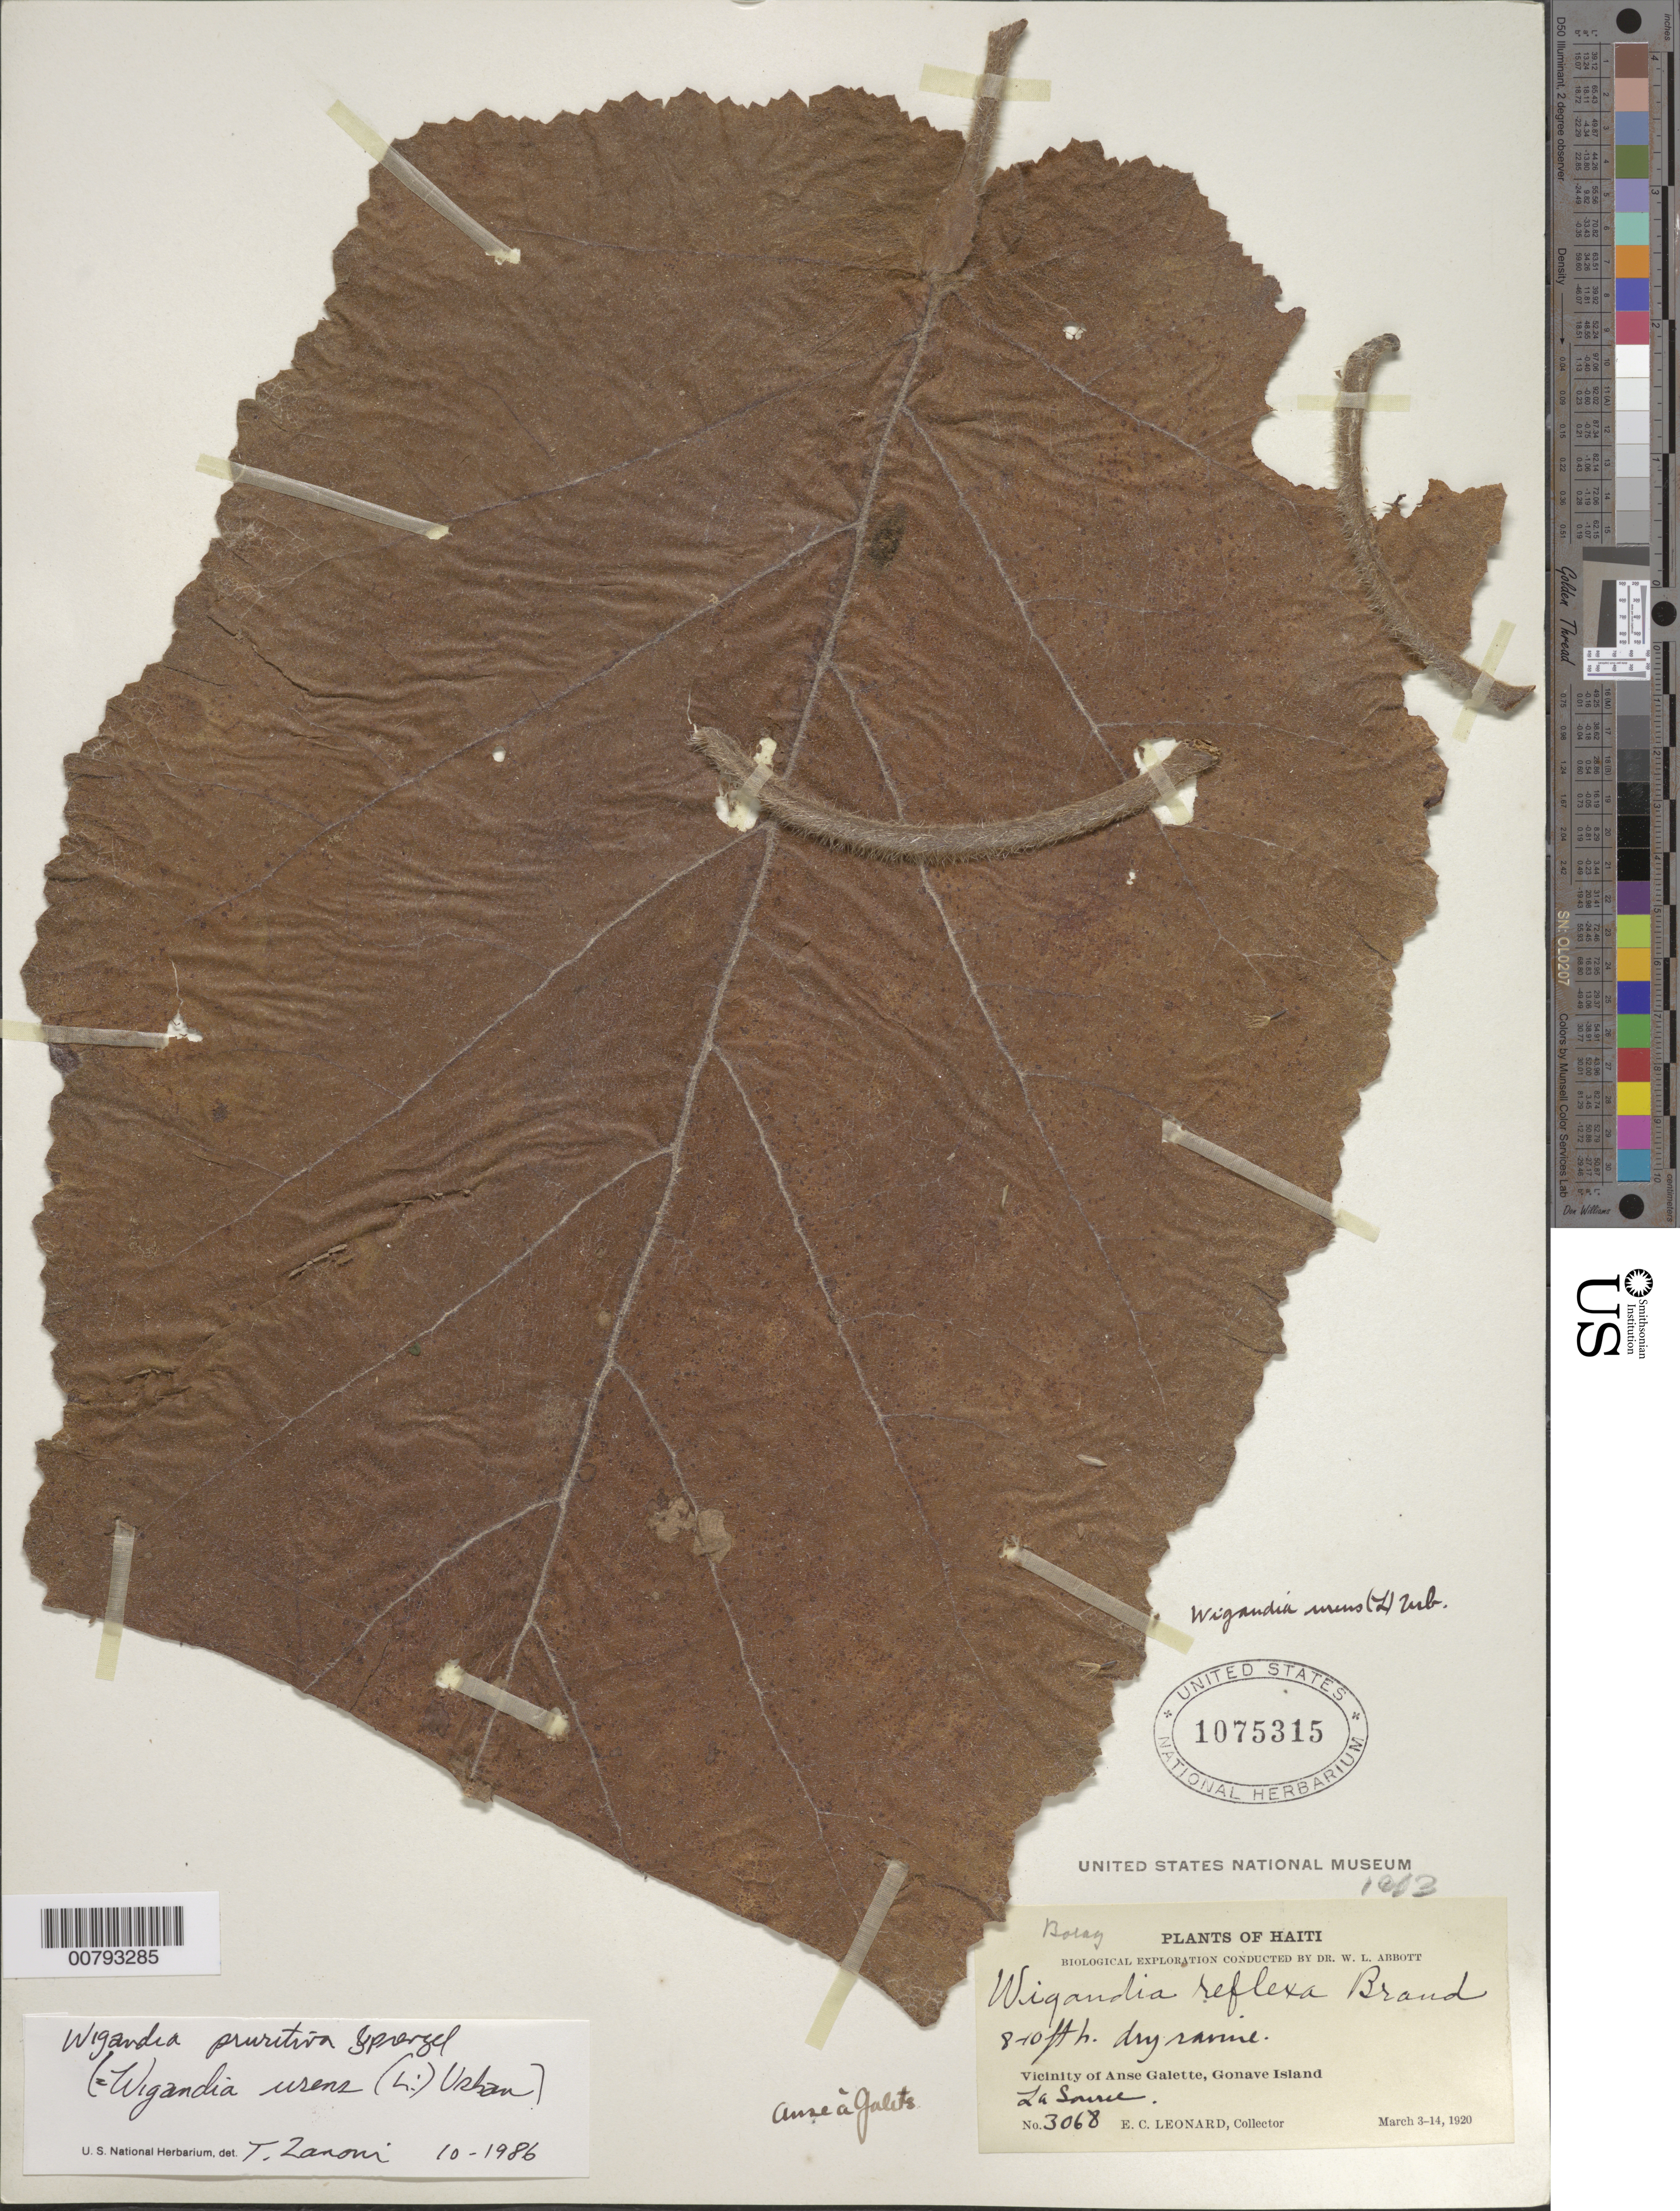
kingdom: Plantae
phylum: Tracheophyta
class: Magnoliopsida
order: Boraginales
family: Namaceae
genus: Wigandia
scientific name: Wigandia pruritiva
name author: Spreng.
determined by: Zanoni, T. A., (NY), New York Botanical Garden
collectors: E. C. Leonard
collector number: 3068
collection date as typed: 03 Mar 1920 to 14 Mar 1920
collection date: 1920-03-03/1920-03-14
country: Haiti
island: Hispaniola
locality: Gonave Island, vicinity of Anse Galettte, La Source.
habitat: Dry ravine.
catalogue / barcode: US 1075315